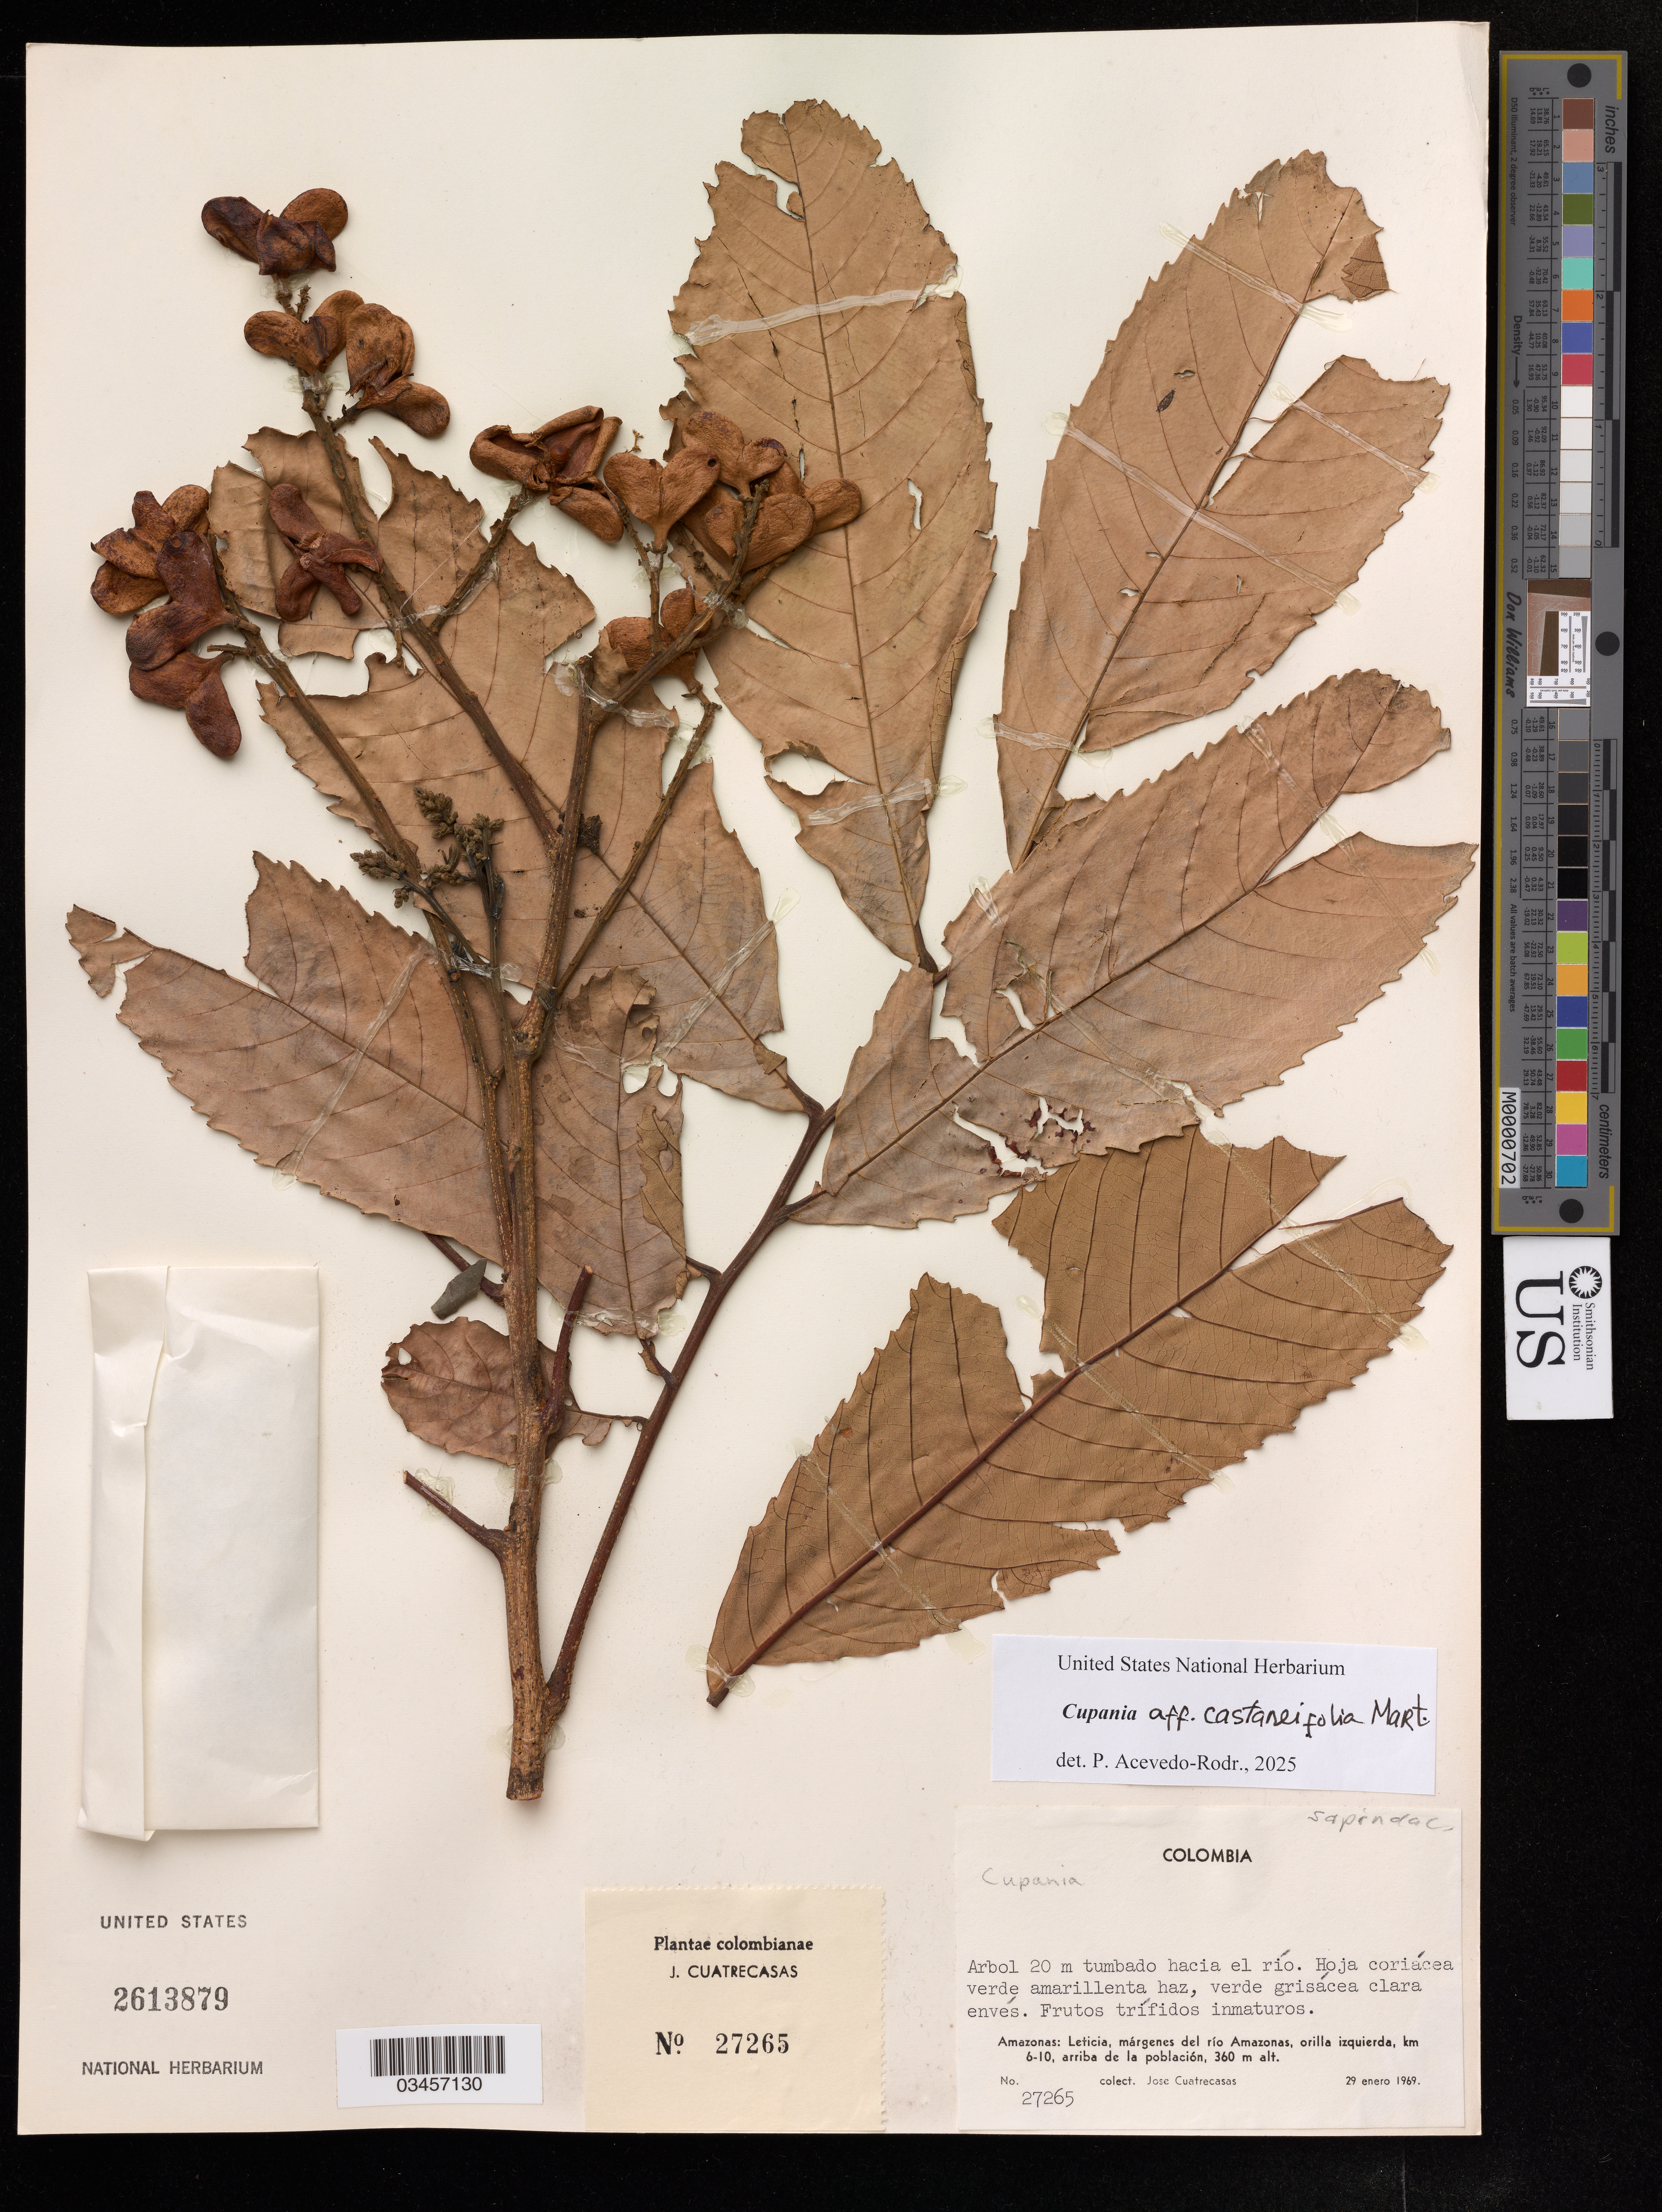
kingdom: Plantae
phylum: Tracheophyta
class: Magnoliopsida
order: Sapindales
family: Sapindaceae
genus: Cupania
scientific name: Cupania castaneifolia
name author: Mart.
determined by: Acevedo-Rodriguez, P., (US), Smithsonian Institution - National Museum of Natural History (UNITED STATES)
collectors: J. Cuatrecasas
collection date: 1969-01-29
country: Colombia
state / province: Amazônas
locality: Leticia, márgenes del río Amazonas, orilla izquierda.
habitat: Márgenes el río.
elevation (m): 360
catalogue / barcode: US 2613879